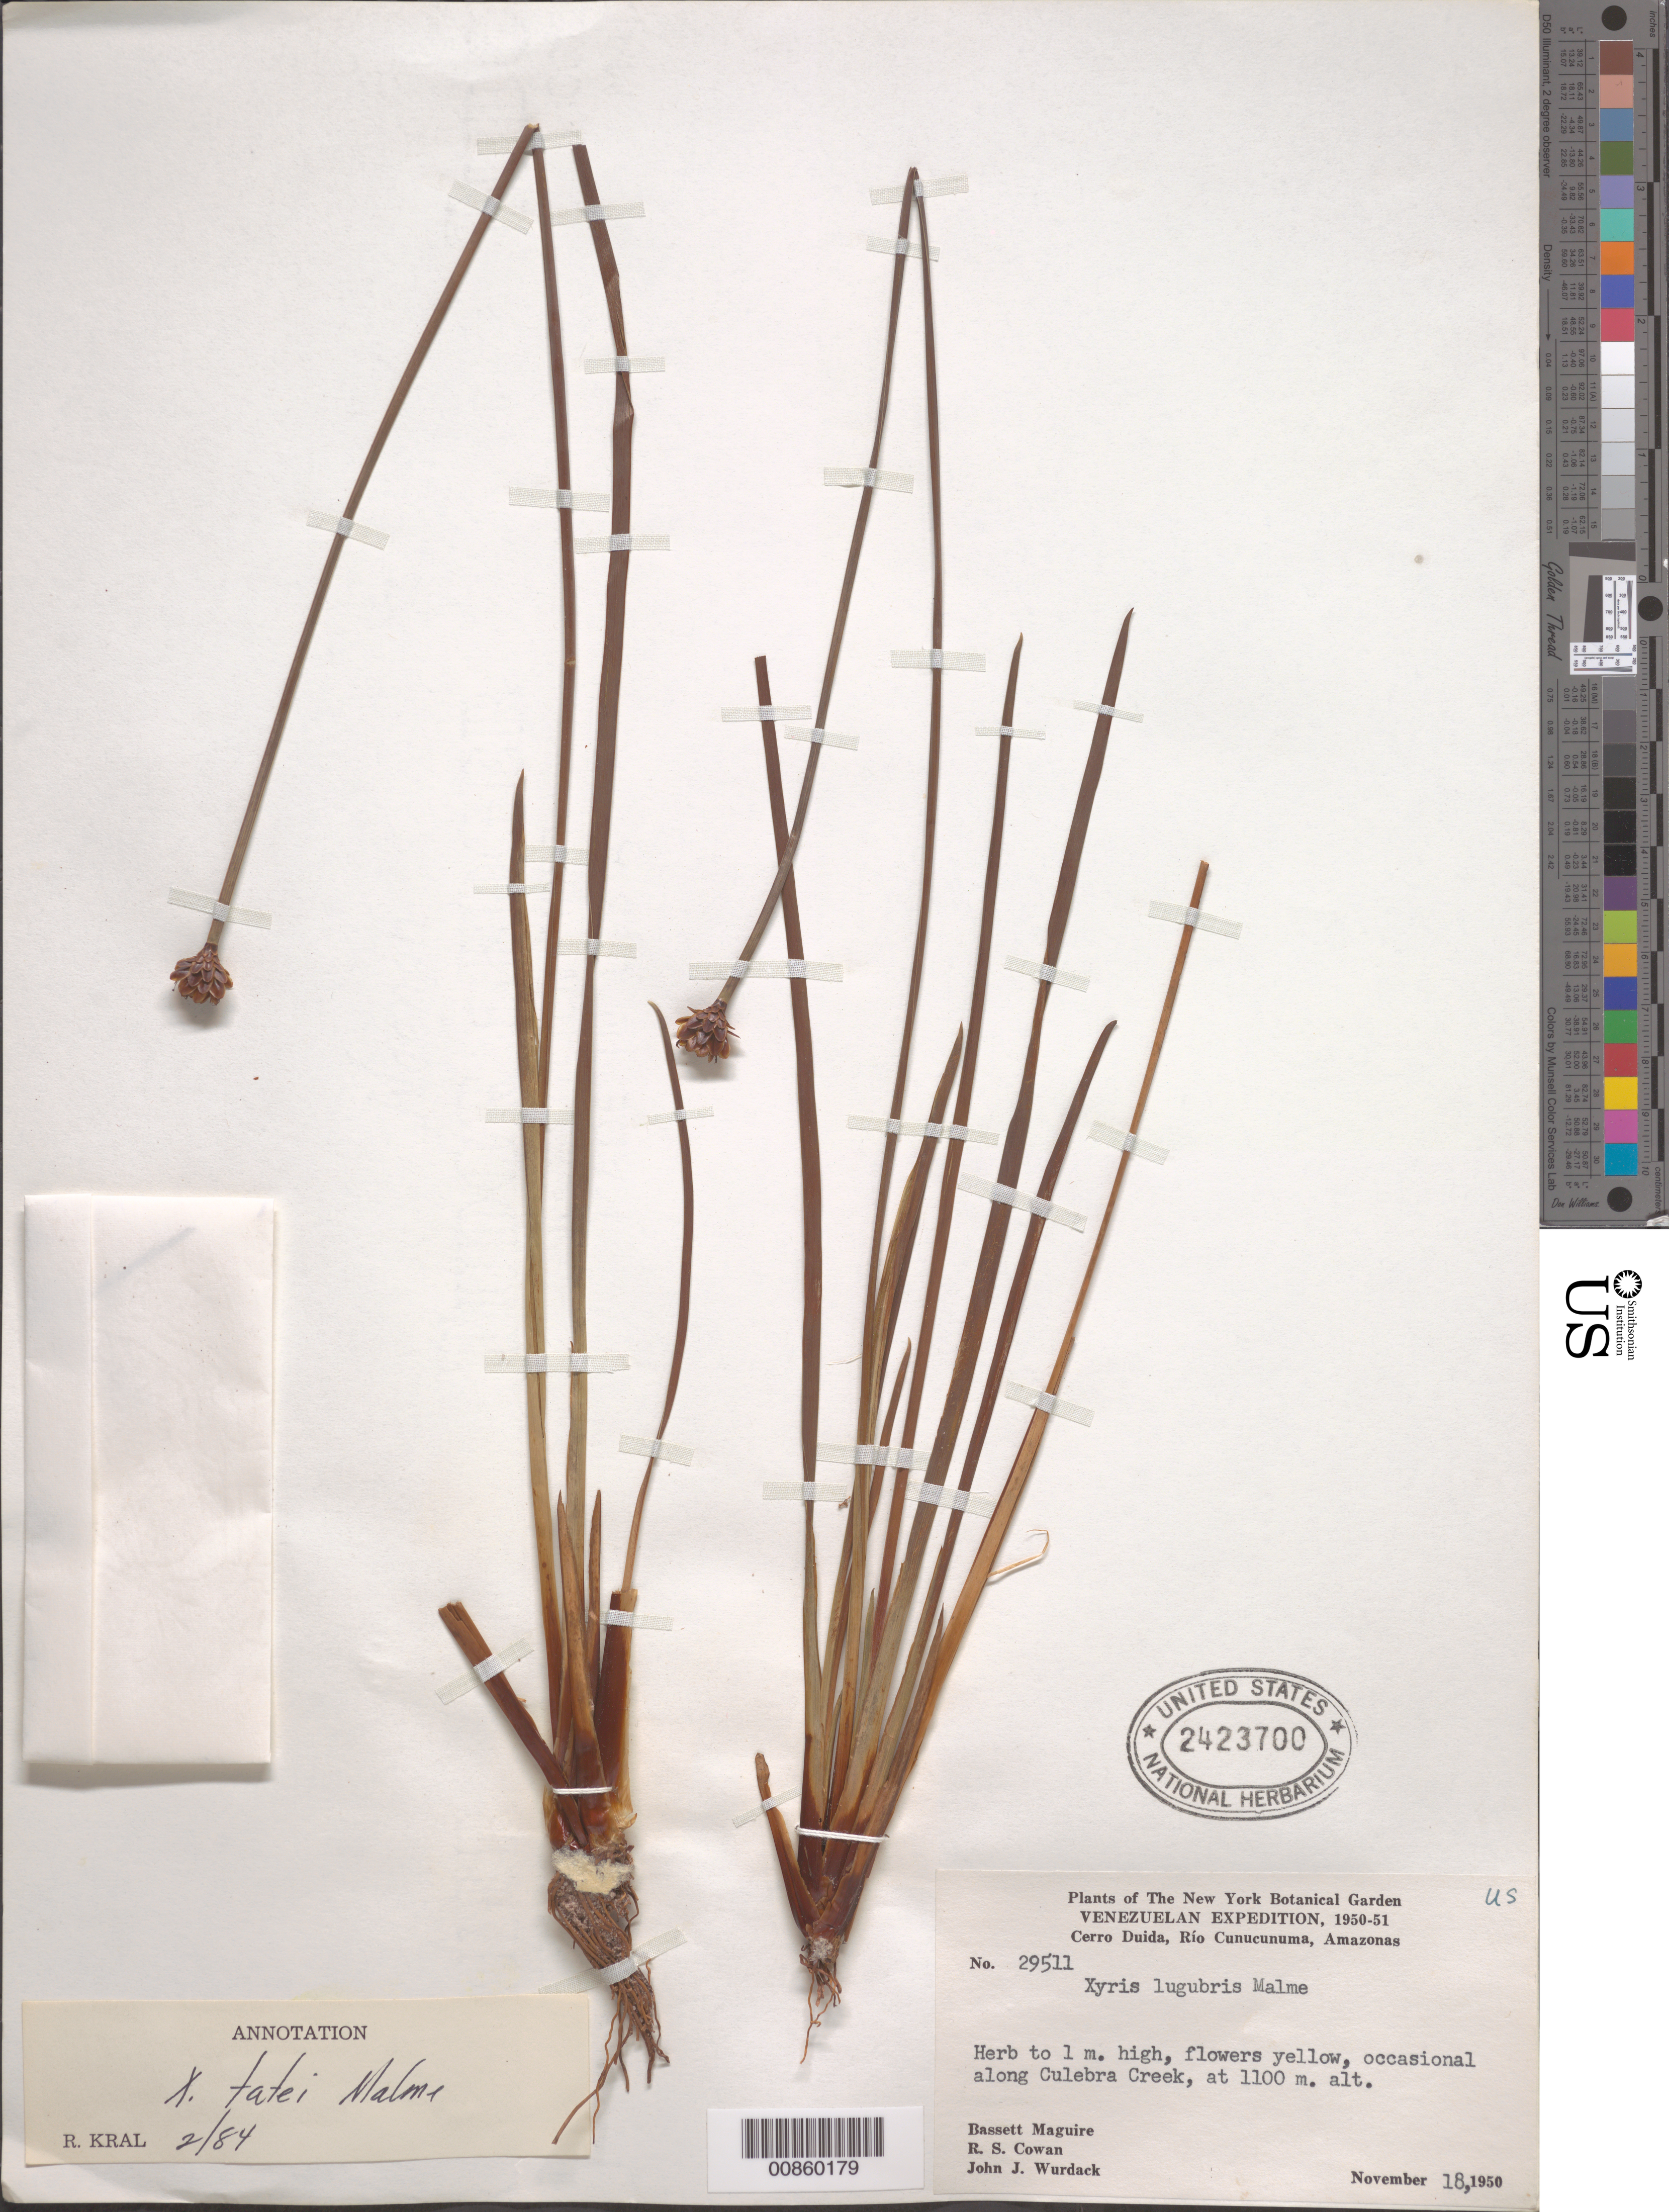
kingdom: Plantae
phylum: Tracheophyta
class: Liliopsida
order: Poales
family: Xyridaceae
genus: Xyris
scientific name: Xyris tatei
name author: Malme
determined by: Kral, Robert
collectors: B. Maguire, R. S. Cowan & J. J. Wurdack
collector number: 29511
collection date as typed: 18-Nov-50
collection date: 1950-11-18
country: Venezuela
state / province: Amazonas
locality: Cerro Duida, Río Cunucunuma, Culebra Creek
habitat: Along creek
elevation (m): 1100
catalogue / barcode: US 2423700